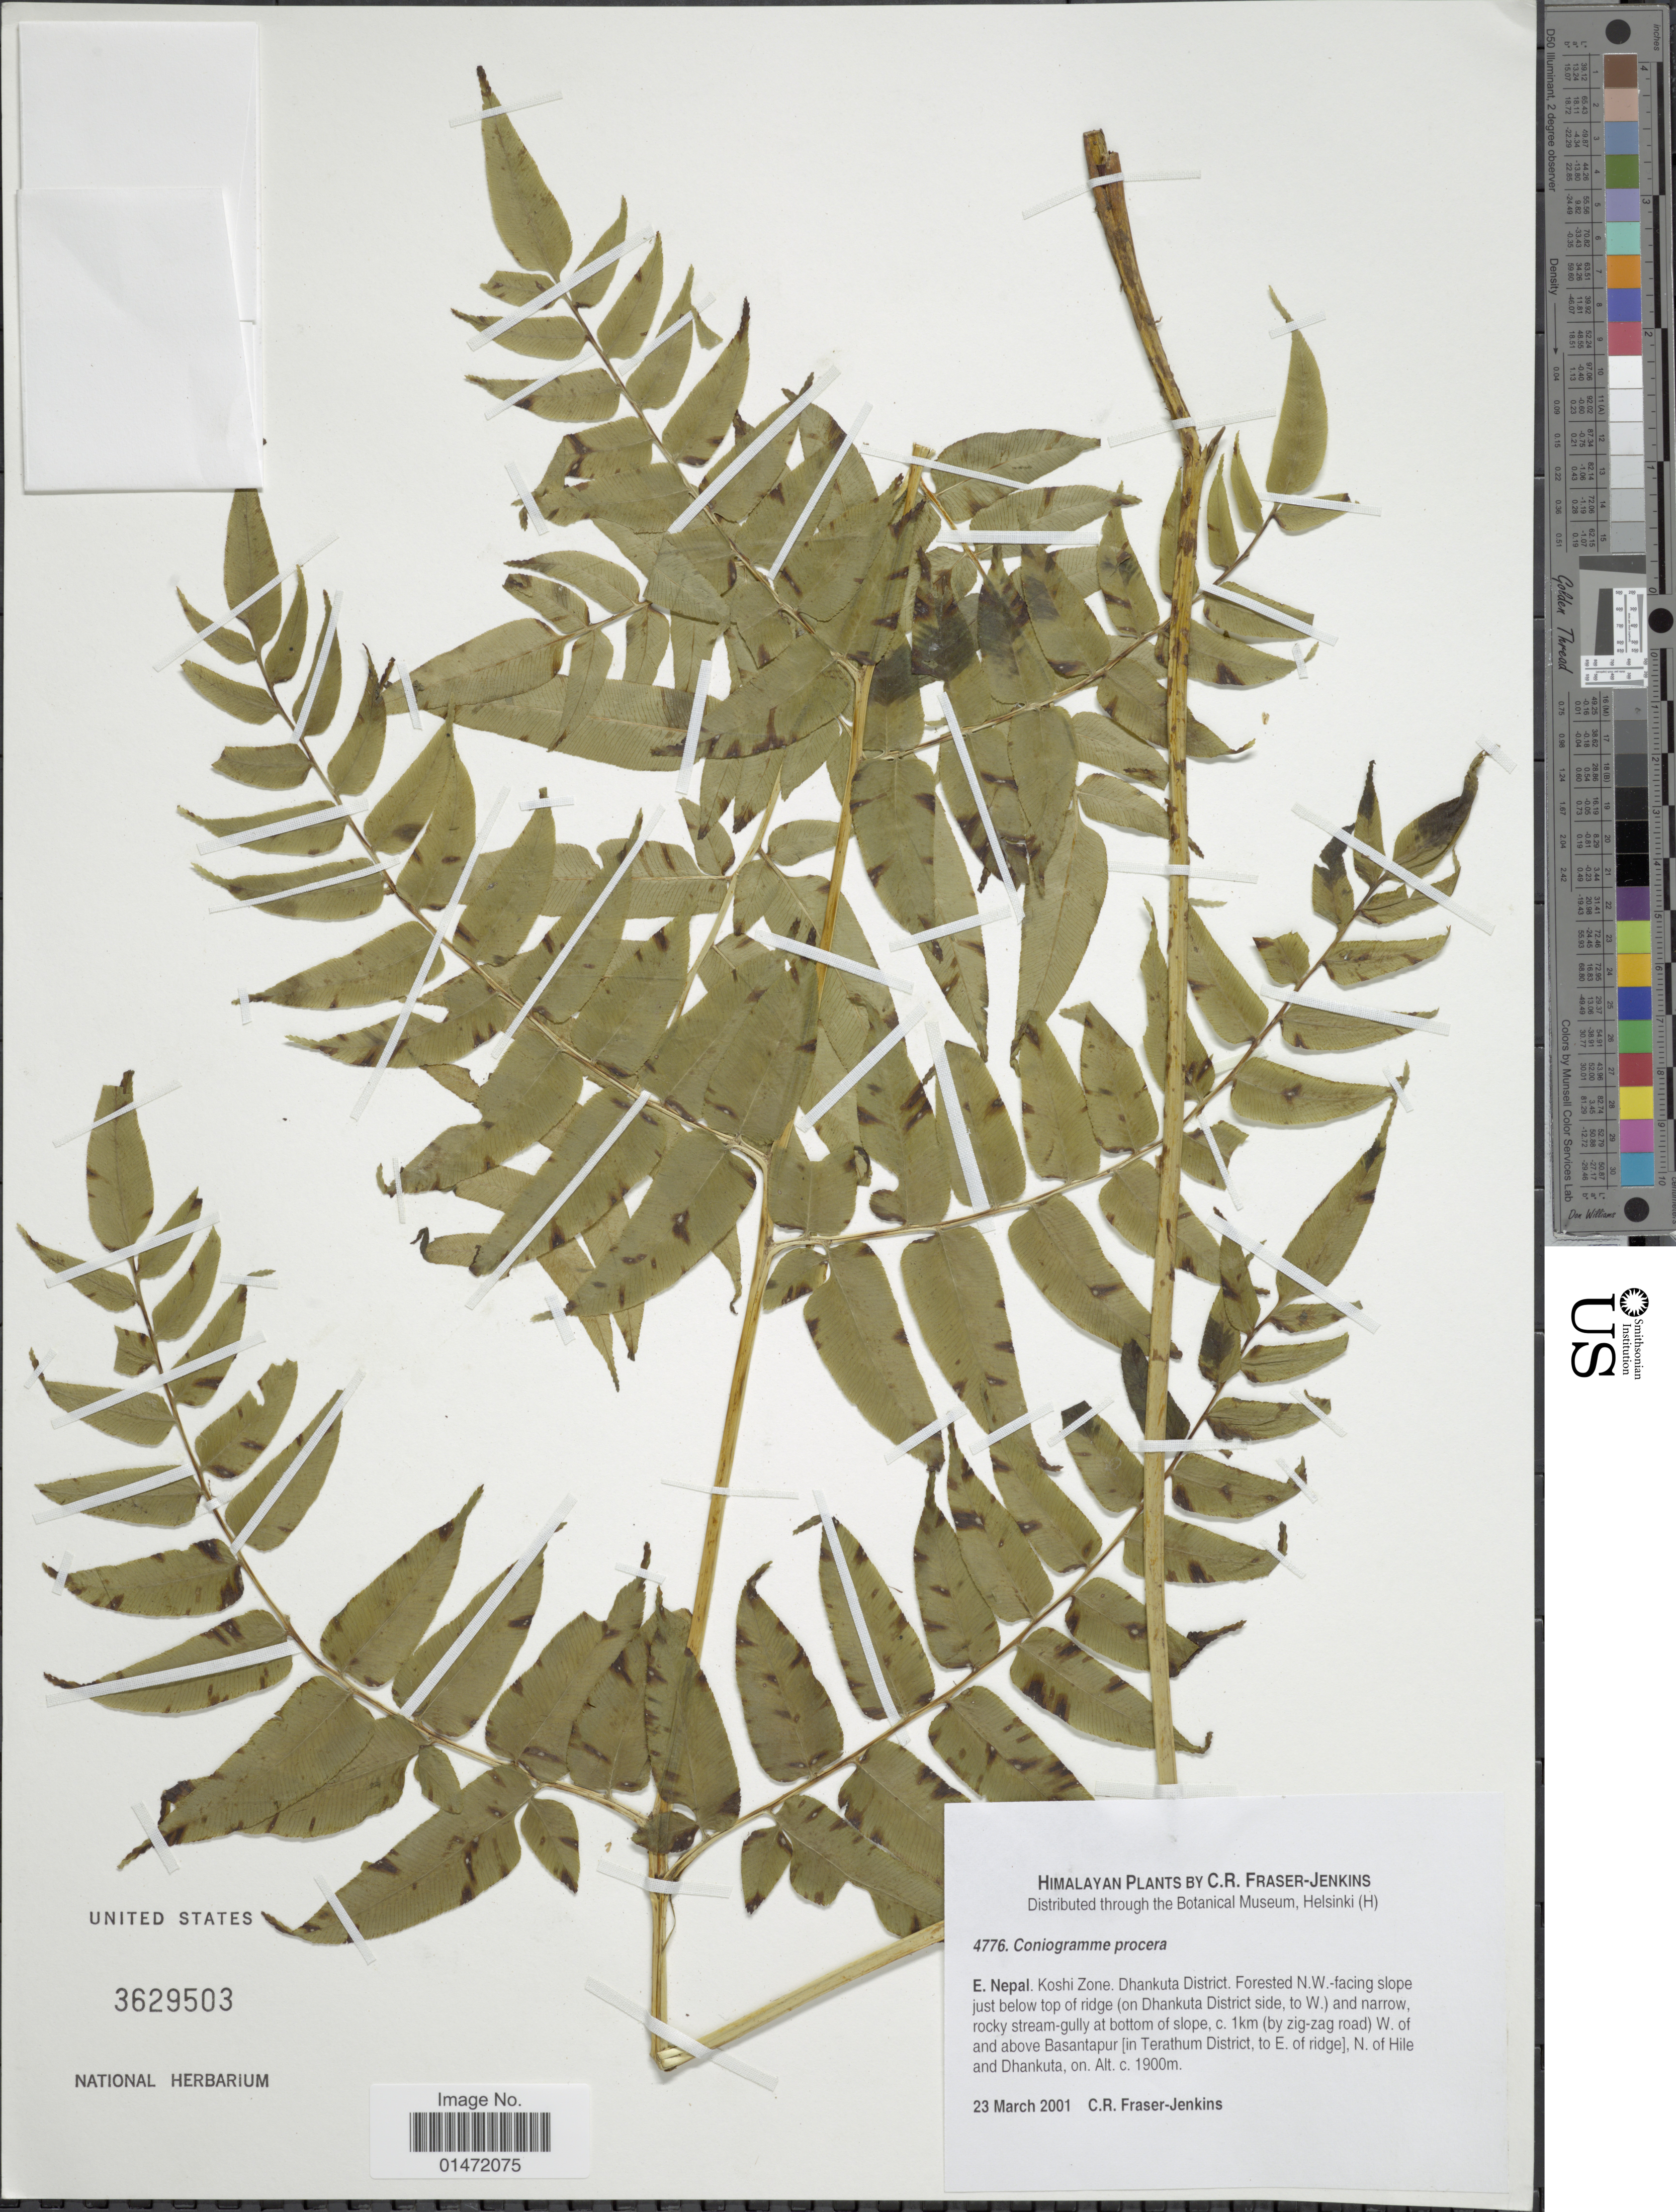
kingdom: Plantae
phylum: Tracheophyta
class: Polypodiopsida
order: Polypodiales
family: Pteridaceae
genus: Coniogramme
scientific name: Coniogramme procera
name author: (Wall.) Fée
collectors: C. R. Fraser-Jenkins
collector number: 4776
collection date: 2001-03-23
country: Nepal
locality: E. Nepal. Koshi Zone. Dhankuta District. Forested N.W.-facing slope just below top of ridge (on Dhankuta District side, to W.) and narrow, rocky stream-gully at bottom of slope, c. 1km (by zig-zag road) W. of and above Basantapur [in Terathum District, to E. of ridge], N. of Hile and Dhankuta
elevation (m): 1900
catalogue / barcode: US 3629503